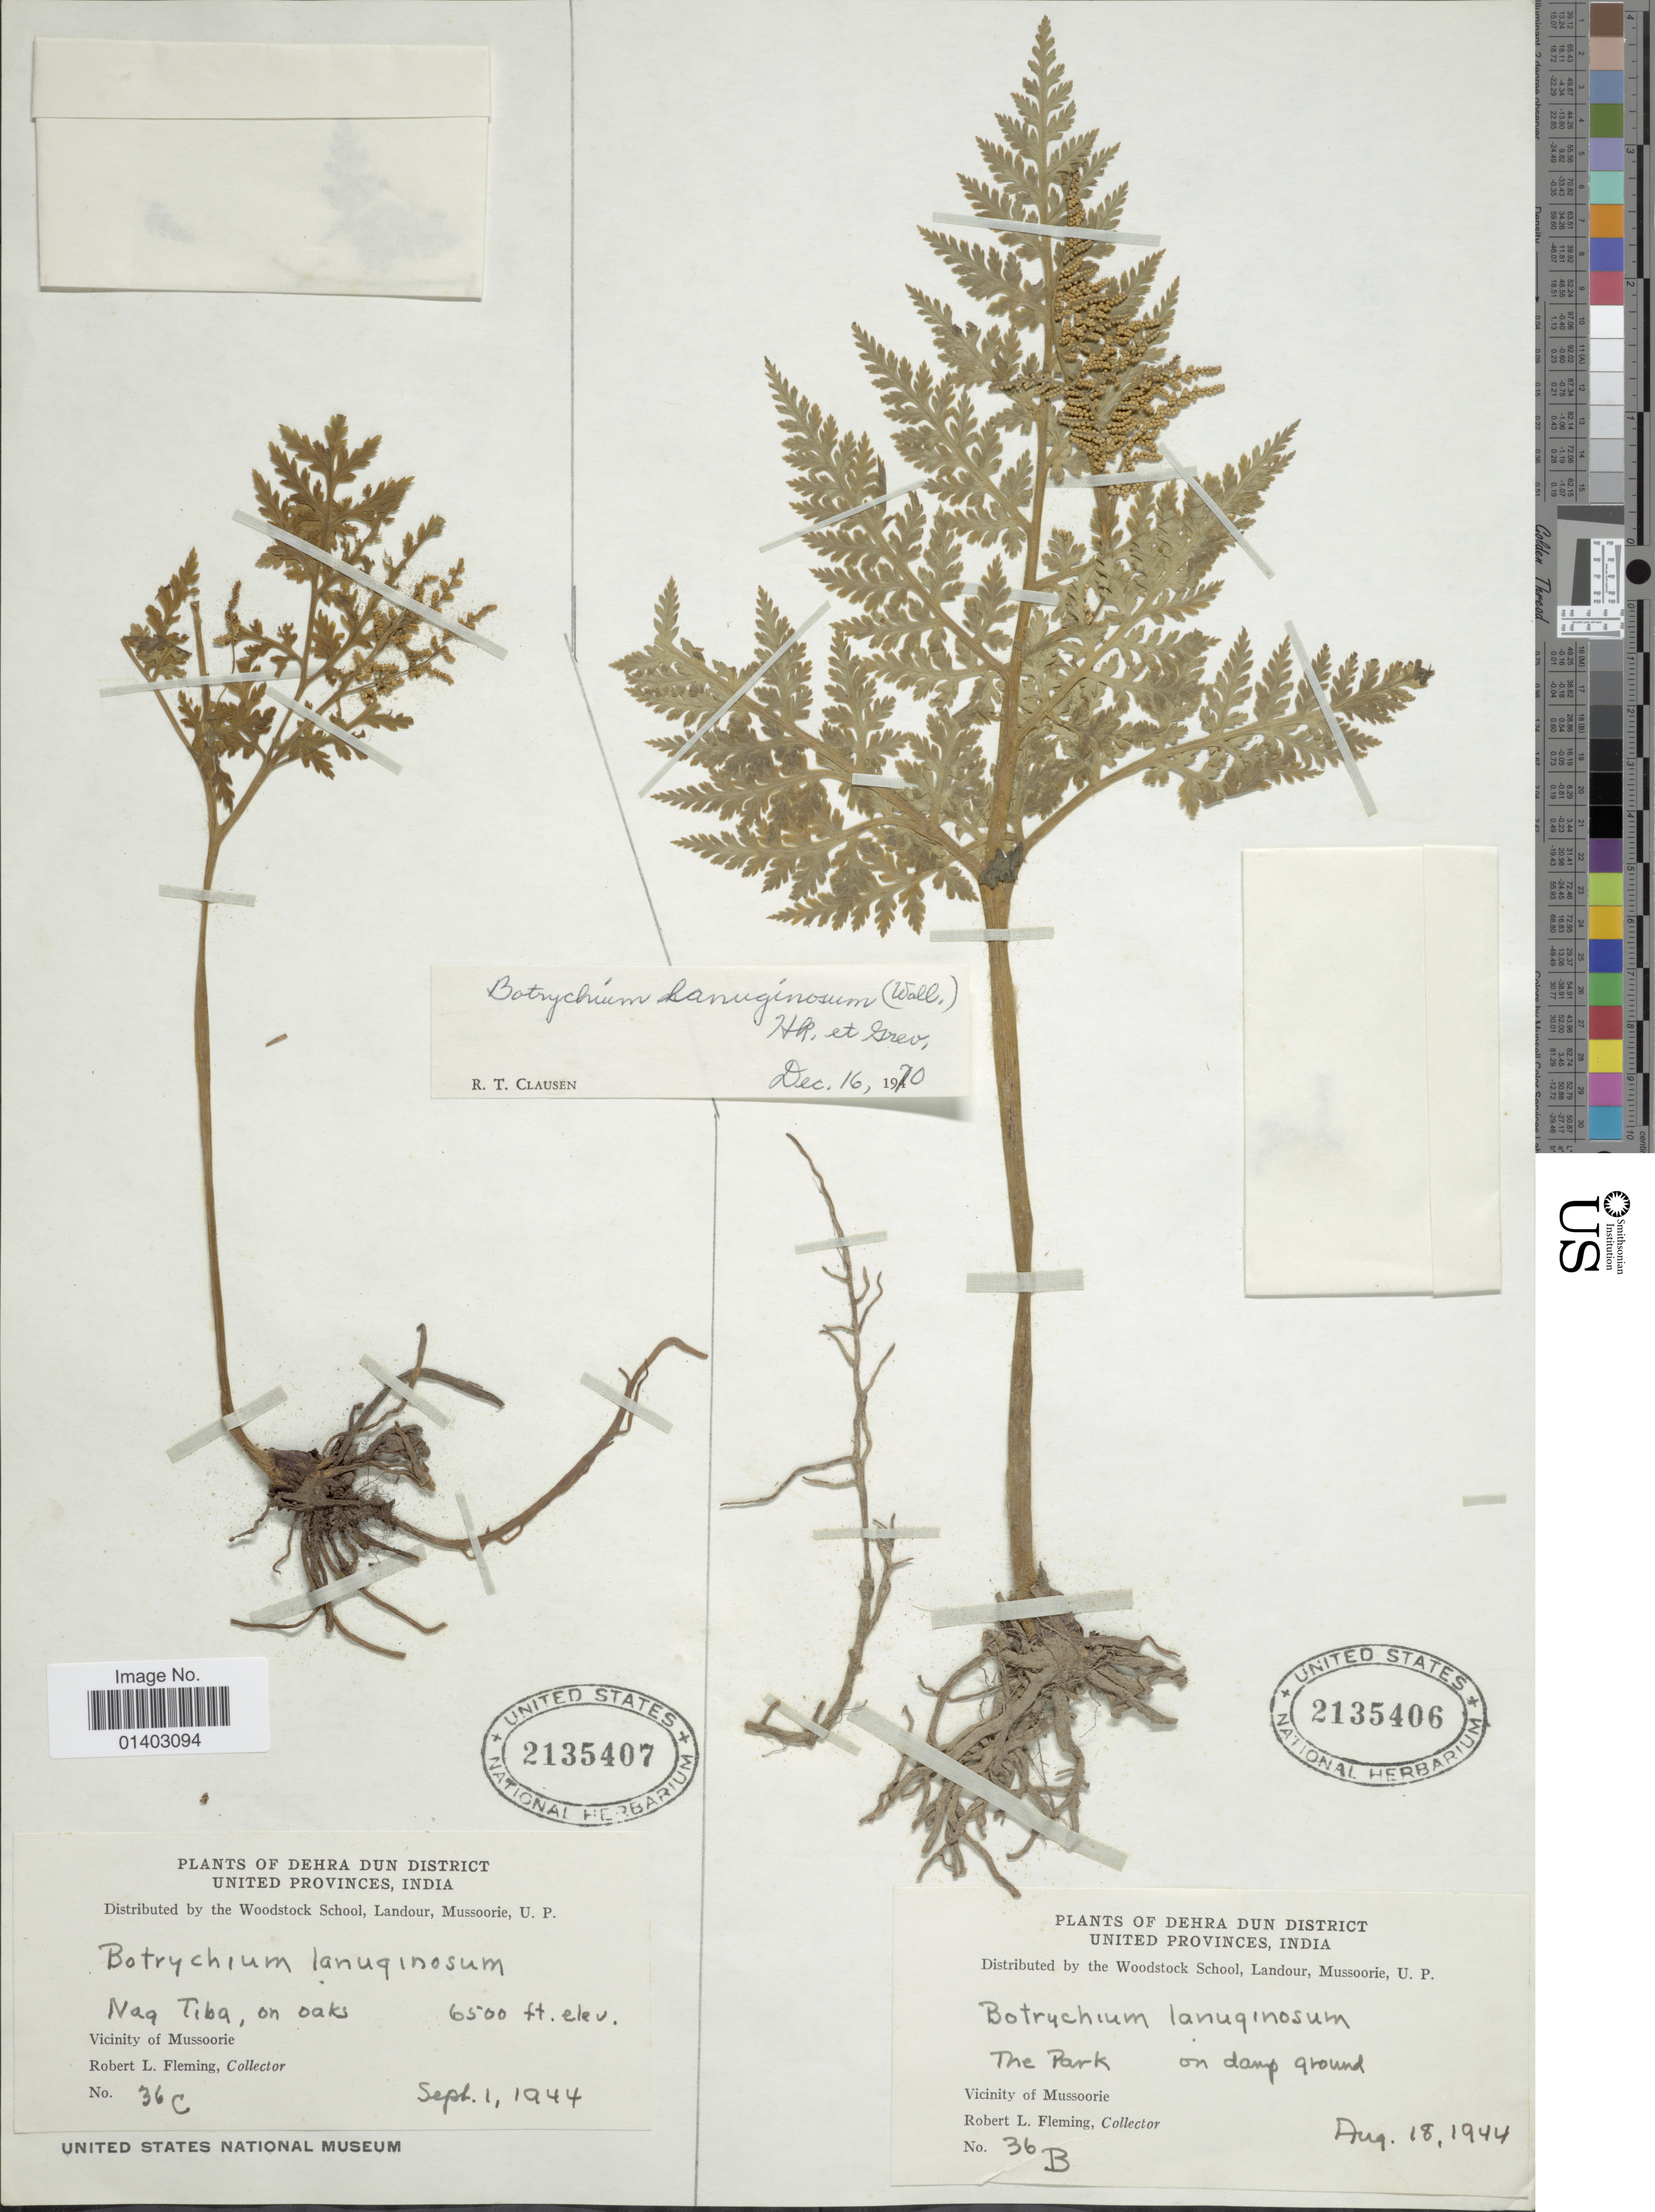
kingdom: Plantae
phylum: Tracheophyta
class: Polypodiopsida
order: Ophioglossales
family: Ophioglossaceae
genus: Botrychium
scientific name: Botrychium lanuginosum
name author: Wall. ex Hook. & Grev.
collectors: R. Fleming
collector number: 36B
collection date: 1944-08-18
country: India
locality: Dehra Dun District United Provinces, The Park, Vicinity of Mussoorie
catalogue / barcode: US 2135406-2